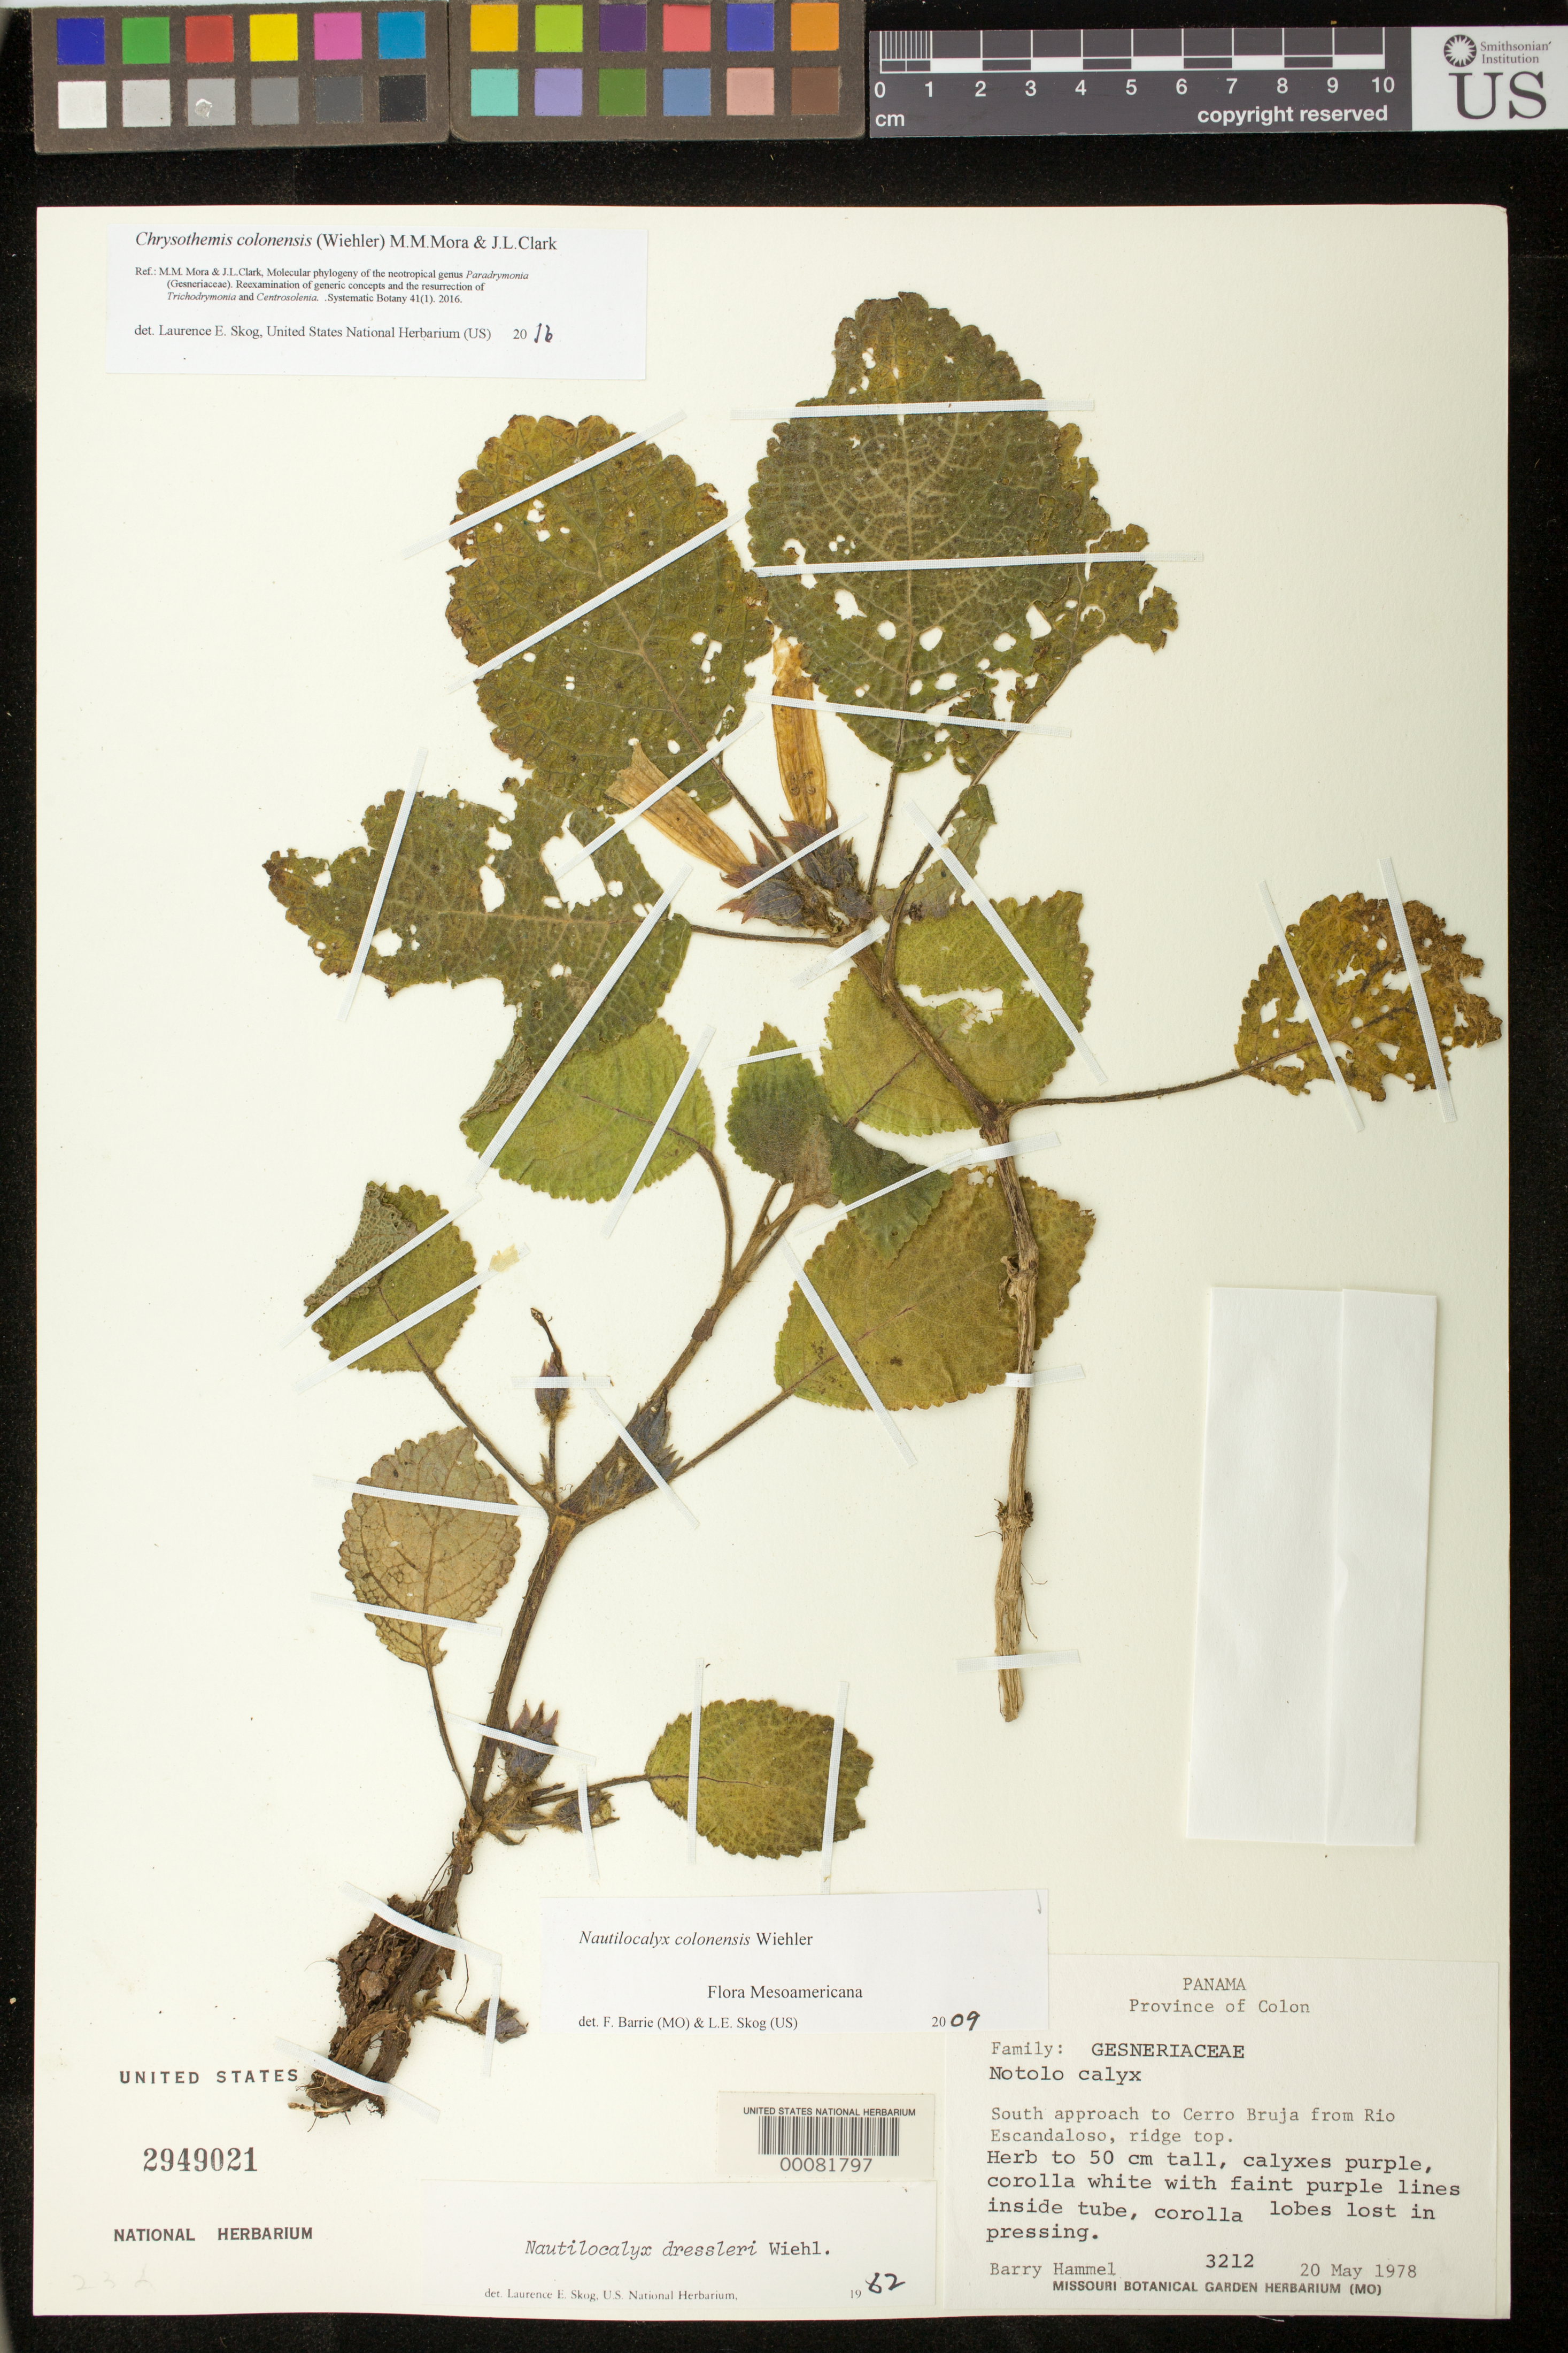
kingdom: Plantae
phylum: Tracheophyta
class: Magnoliopsida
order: Lamiales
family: Gesneriaceae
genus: Chrysothemis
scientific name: Chrysothemis colonensis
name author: (Wiehler) M.M. Mora & J.L. Clark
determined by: Skog, Laurence E.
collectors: B. Hammel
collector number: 3212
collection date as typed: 20 May 1978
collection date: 1978-05-20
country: Panama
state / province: Colón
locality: South approach to Cerro Bruja from Rio Escandaloso, ridge top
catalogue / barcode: US 2949021